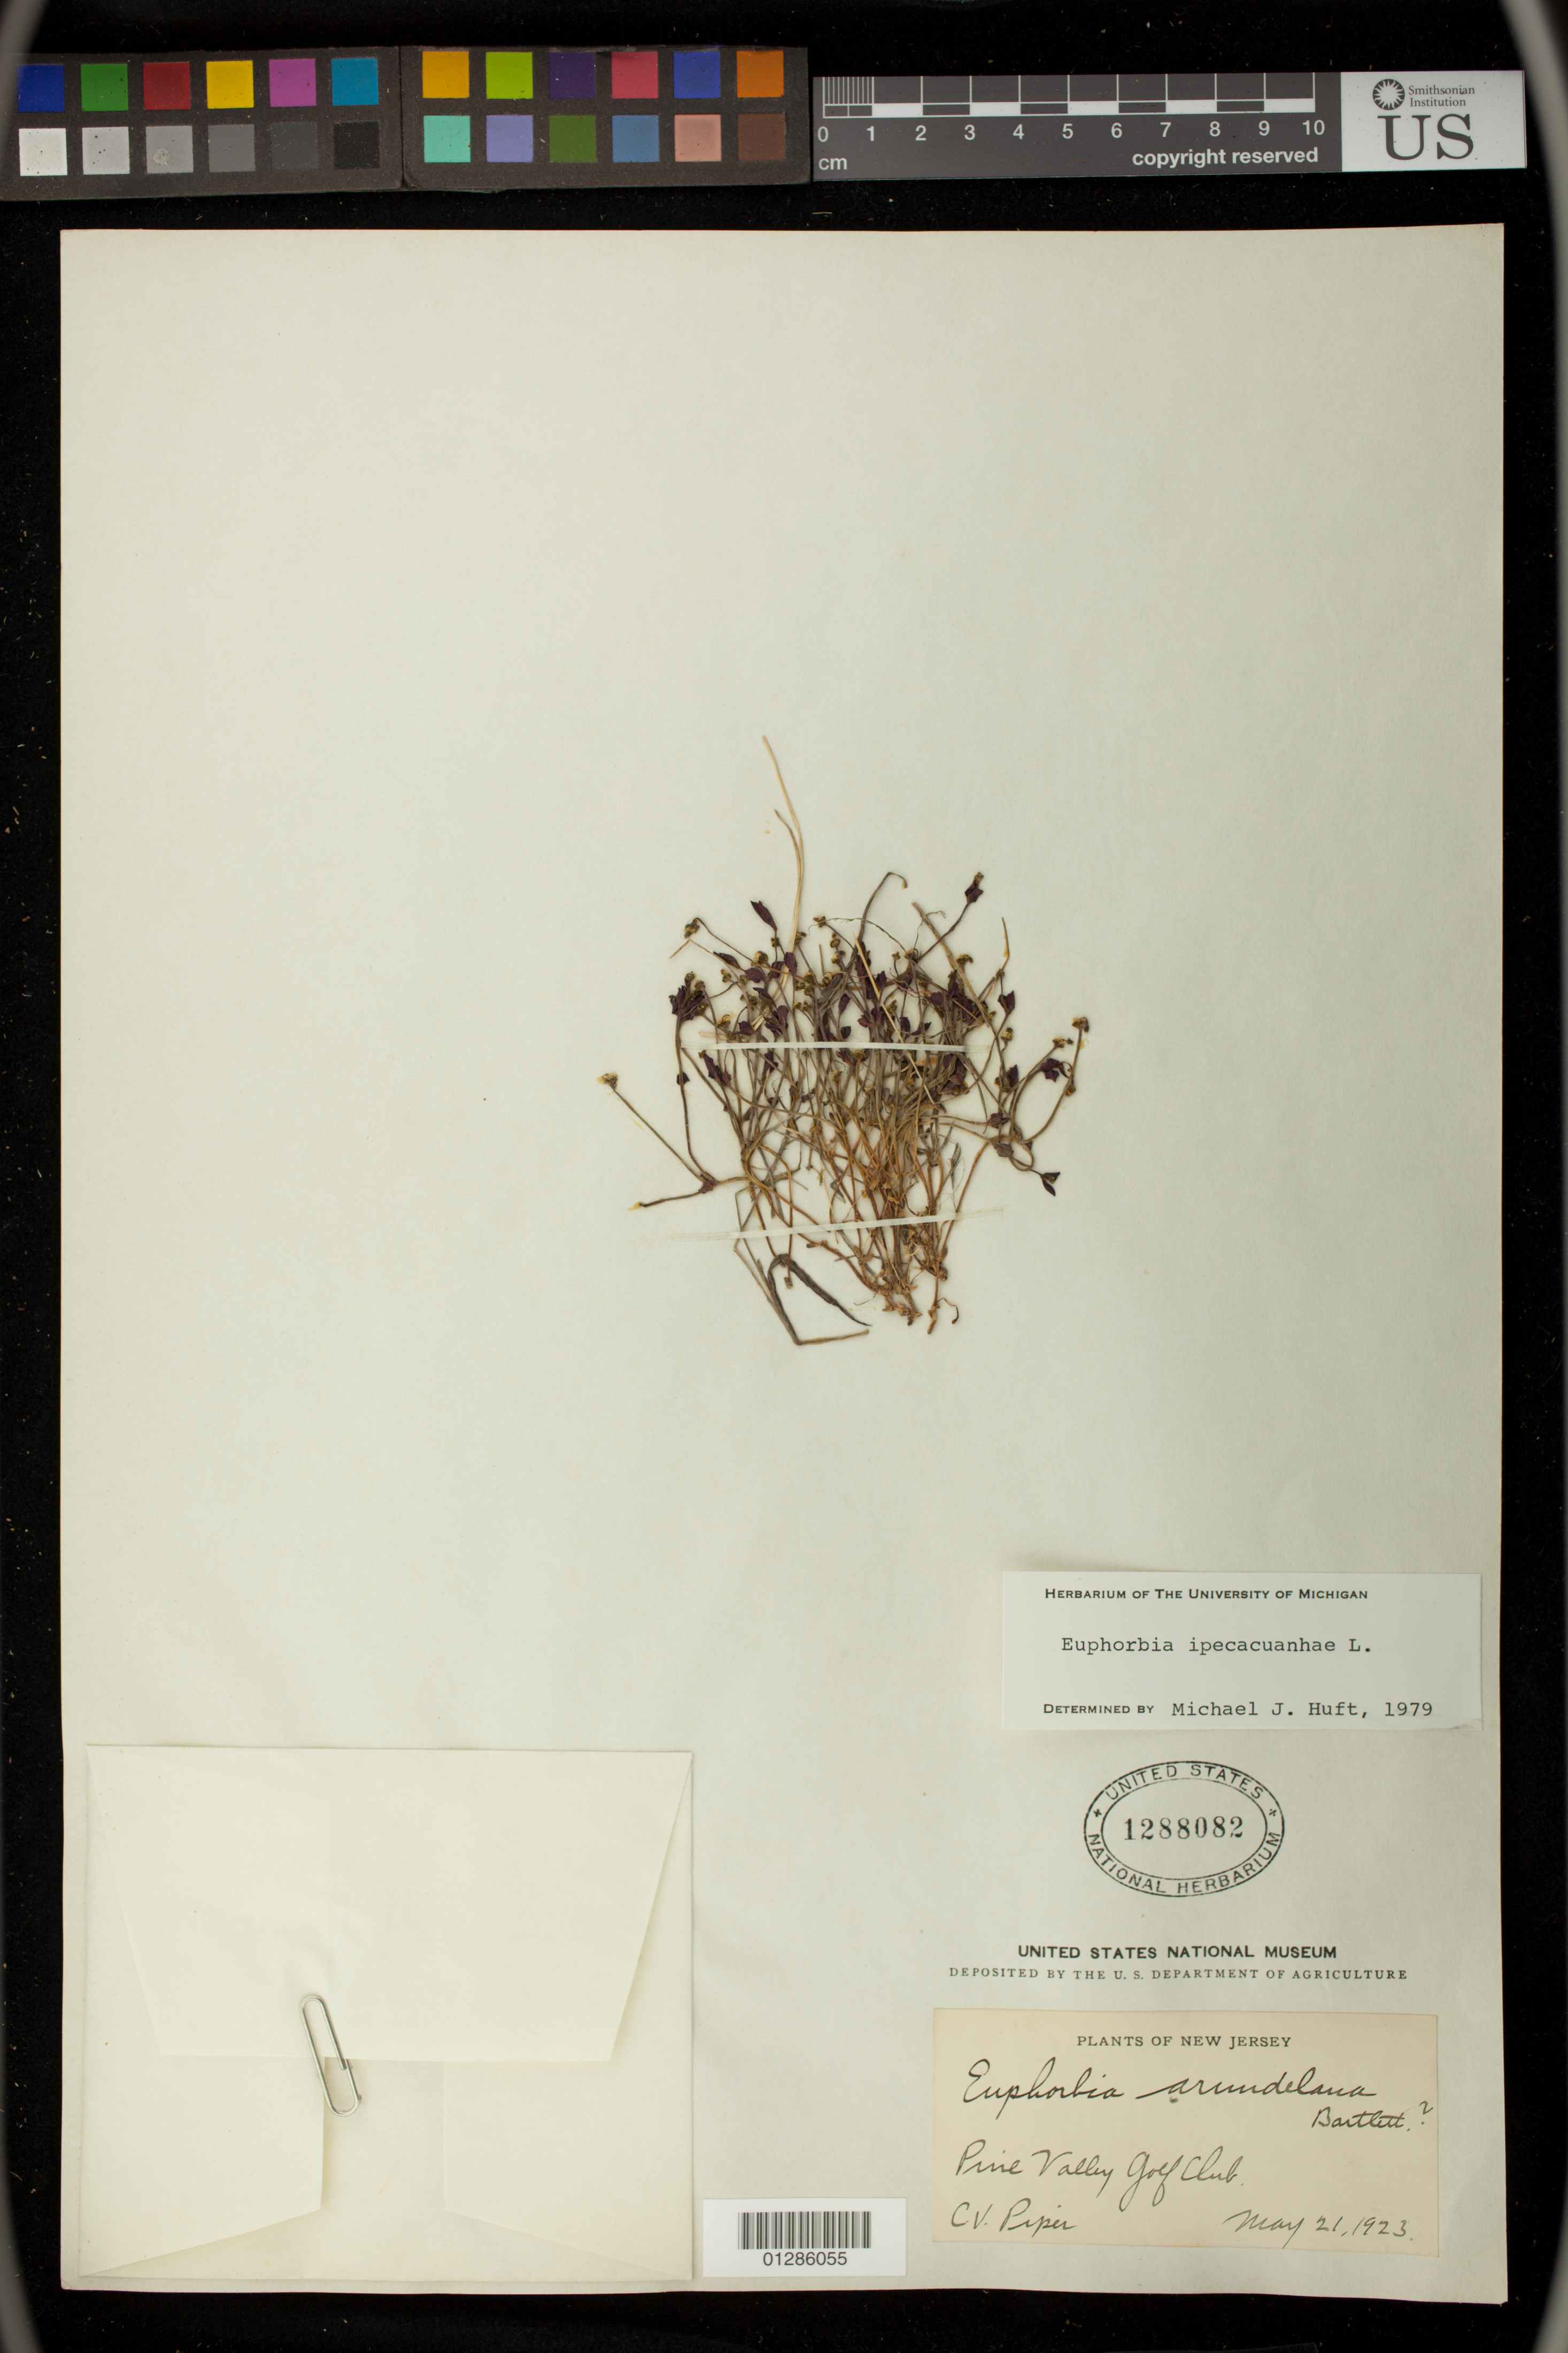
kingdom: Plantae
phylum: Tracheophyta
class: Magnoliopsida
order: Malpighiales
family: Euphorbiaceae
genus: Euphorbia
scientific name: Euphorbia ipecacuanhae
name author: L.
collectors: C. V. Piper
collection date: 1923-05-21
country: United States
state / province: New Jersey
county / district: Camden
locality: Pine Valley Golf Club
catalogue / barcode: US 1288082